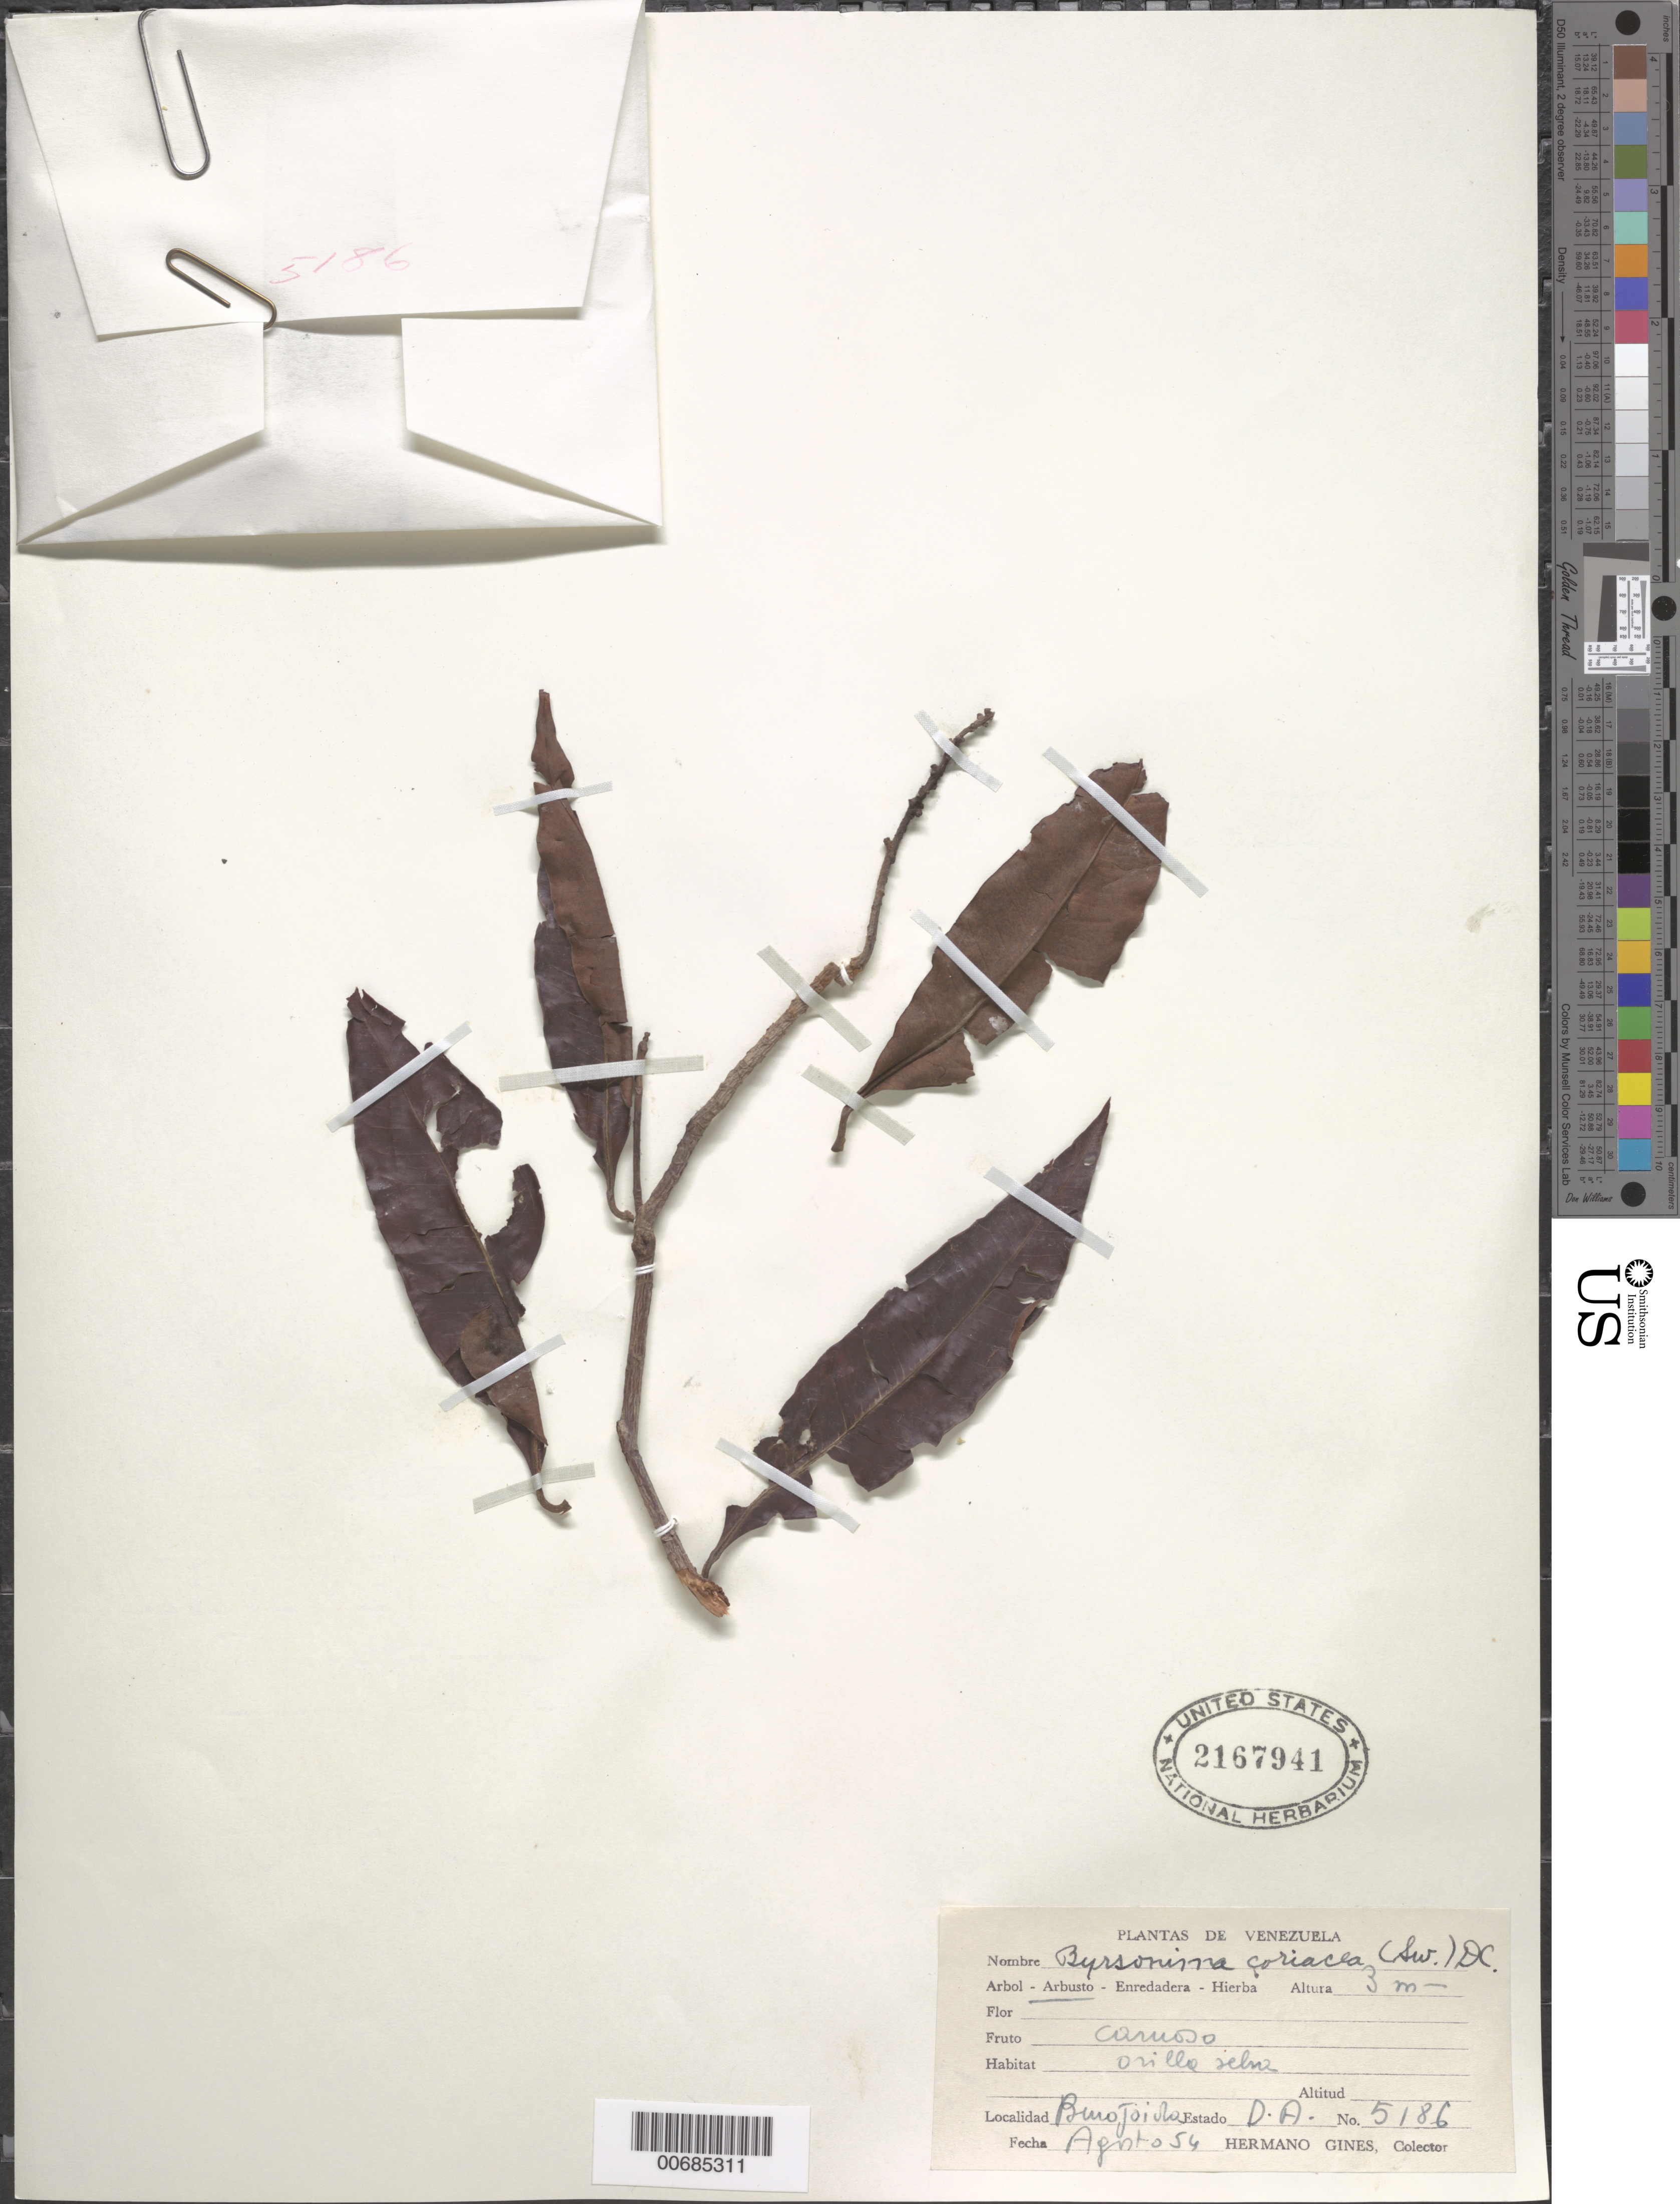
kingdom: Plantae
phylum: Tracheophyta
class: Magnoliopsida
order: Malpighiales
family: Malpighiaceae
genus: Byrsonima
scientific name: Byrsonima coriacea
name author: (Sw.) DC.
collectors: Bro. Gines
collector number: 5186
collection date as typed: Transcribed d/m/y: /8/54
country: Venezuela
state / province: Delta Amacuro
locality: Burojoida [Isla Burojoida]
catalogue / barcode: US 2167941